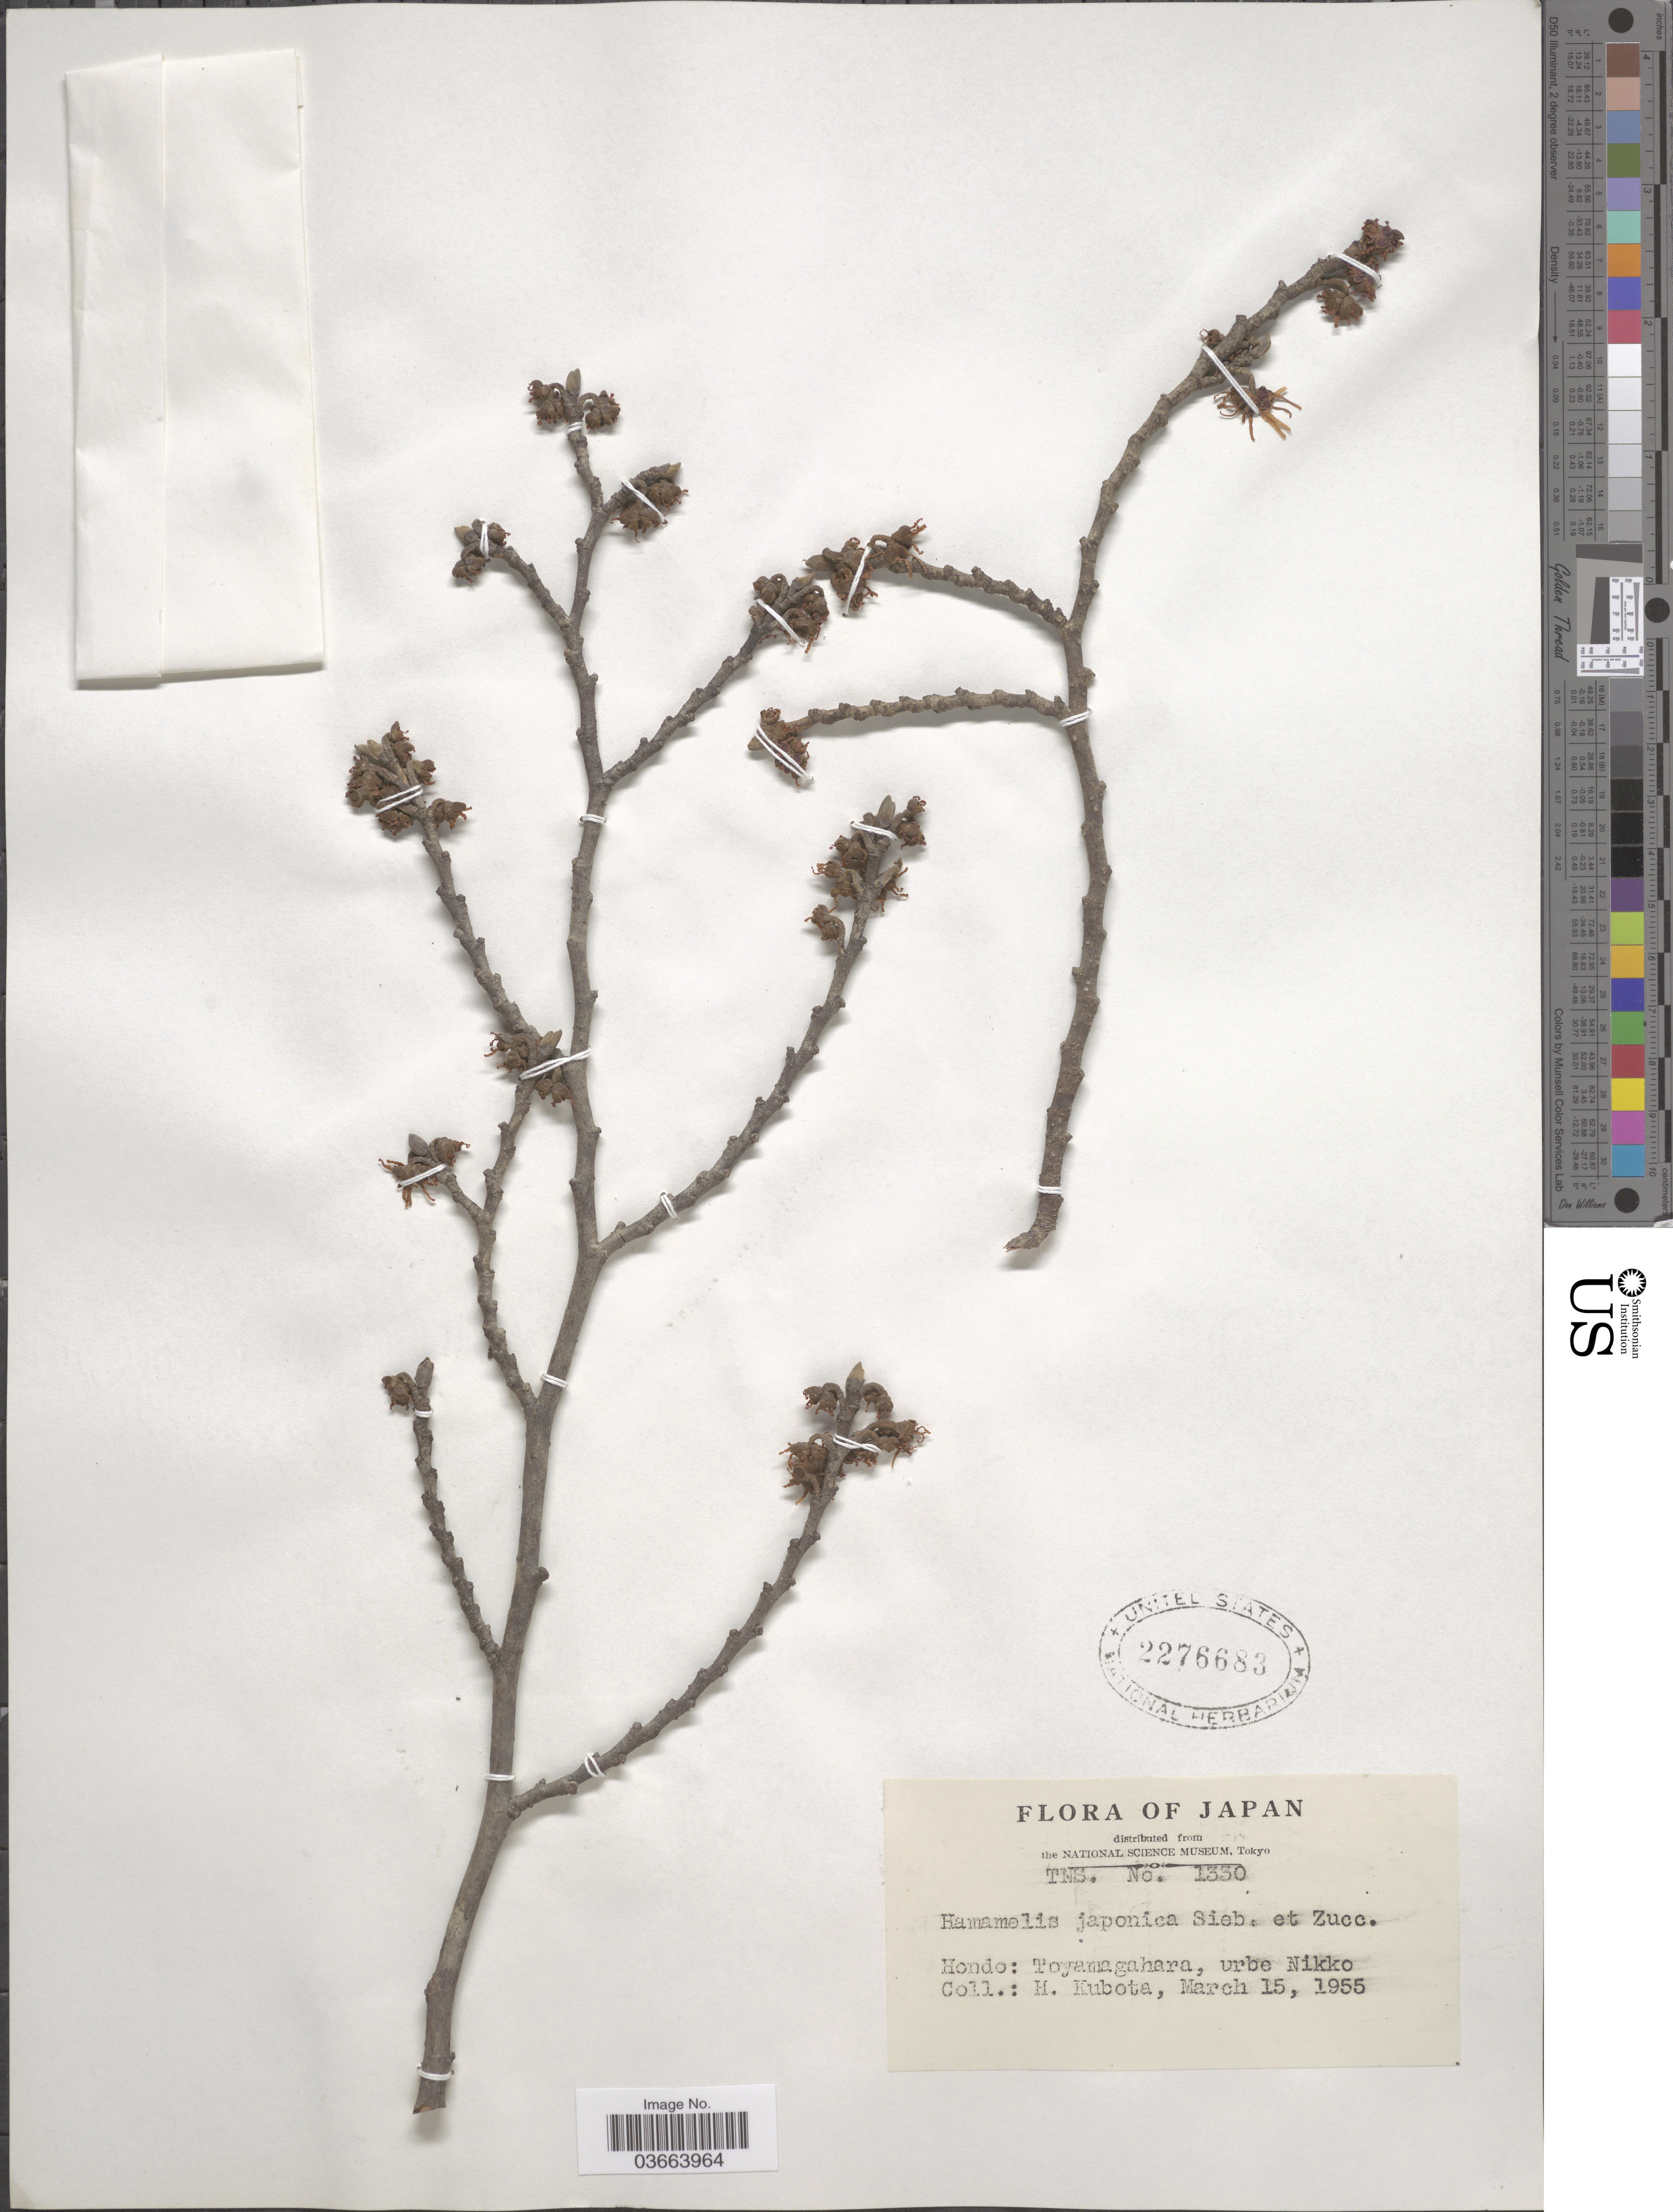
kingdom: Plantae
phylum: Tracheophyta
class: Magnoliopsida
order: Saxifragales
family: Hamamelidaceae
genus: Hamamelis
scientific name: Hamamelis japonica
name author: Siebold & Zucc.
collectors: H. Kubota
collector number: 1330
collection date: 1955-03-15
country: Japan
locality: Hondo: Toyamagahara, urbe Nikko.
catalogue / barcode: US 2276683